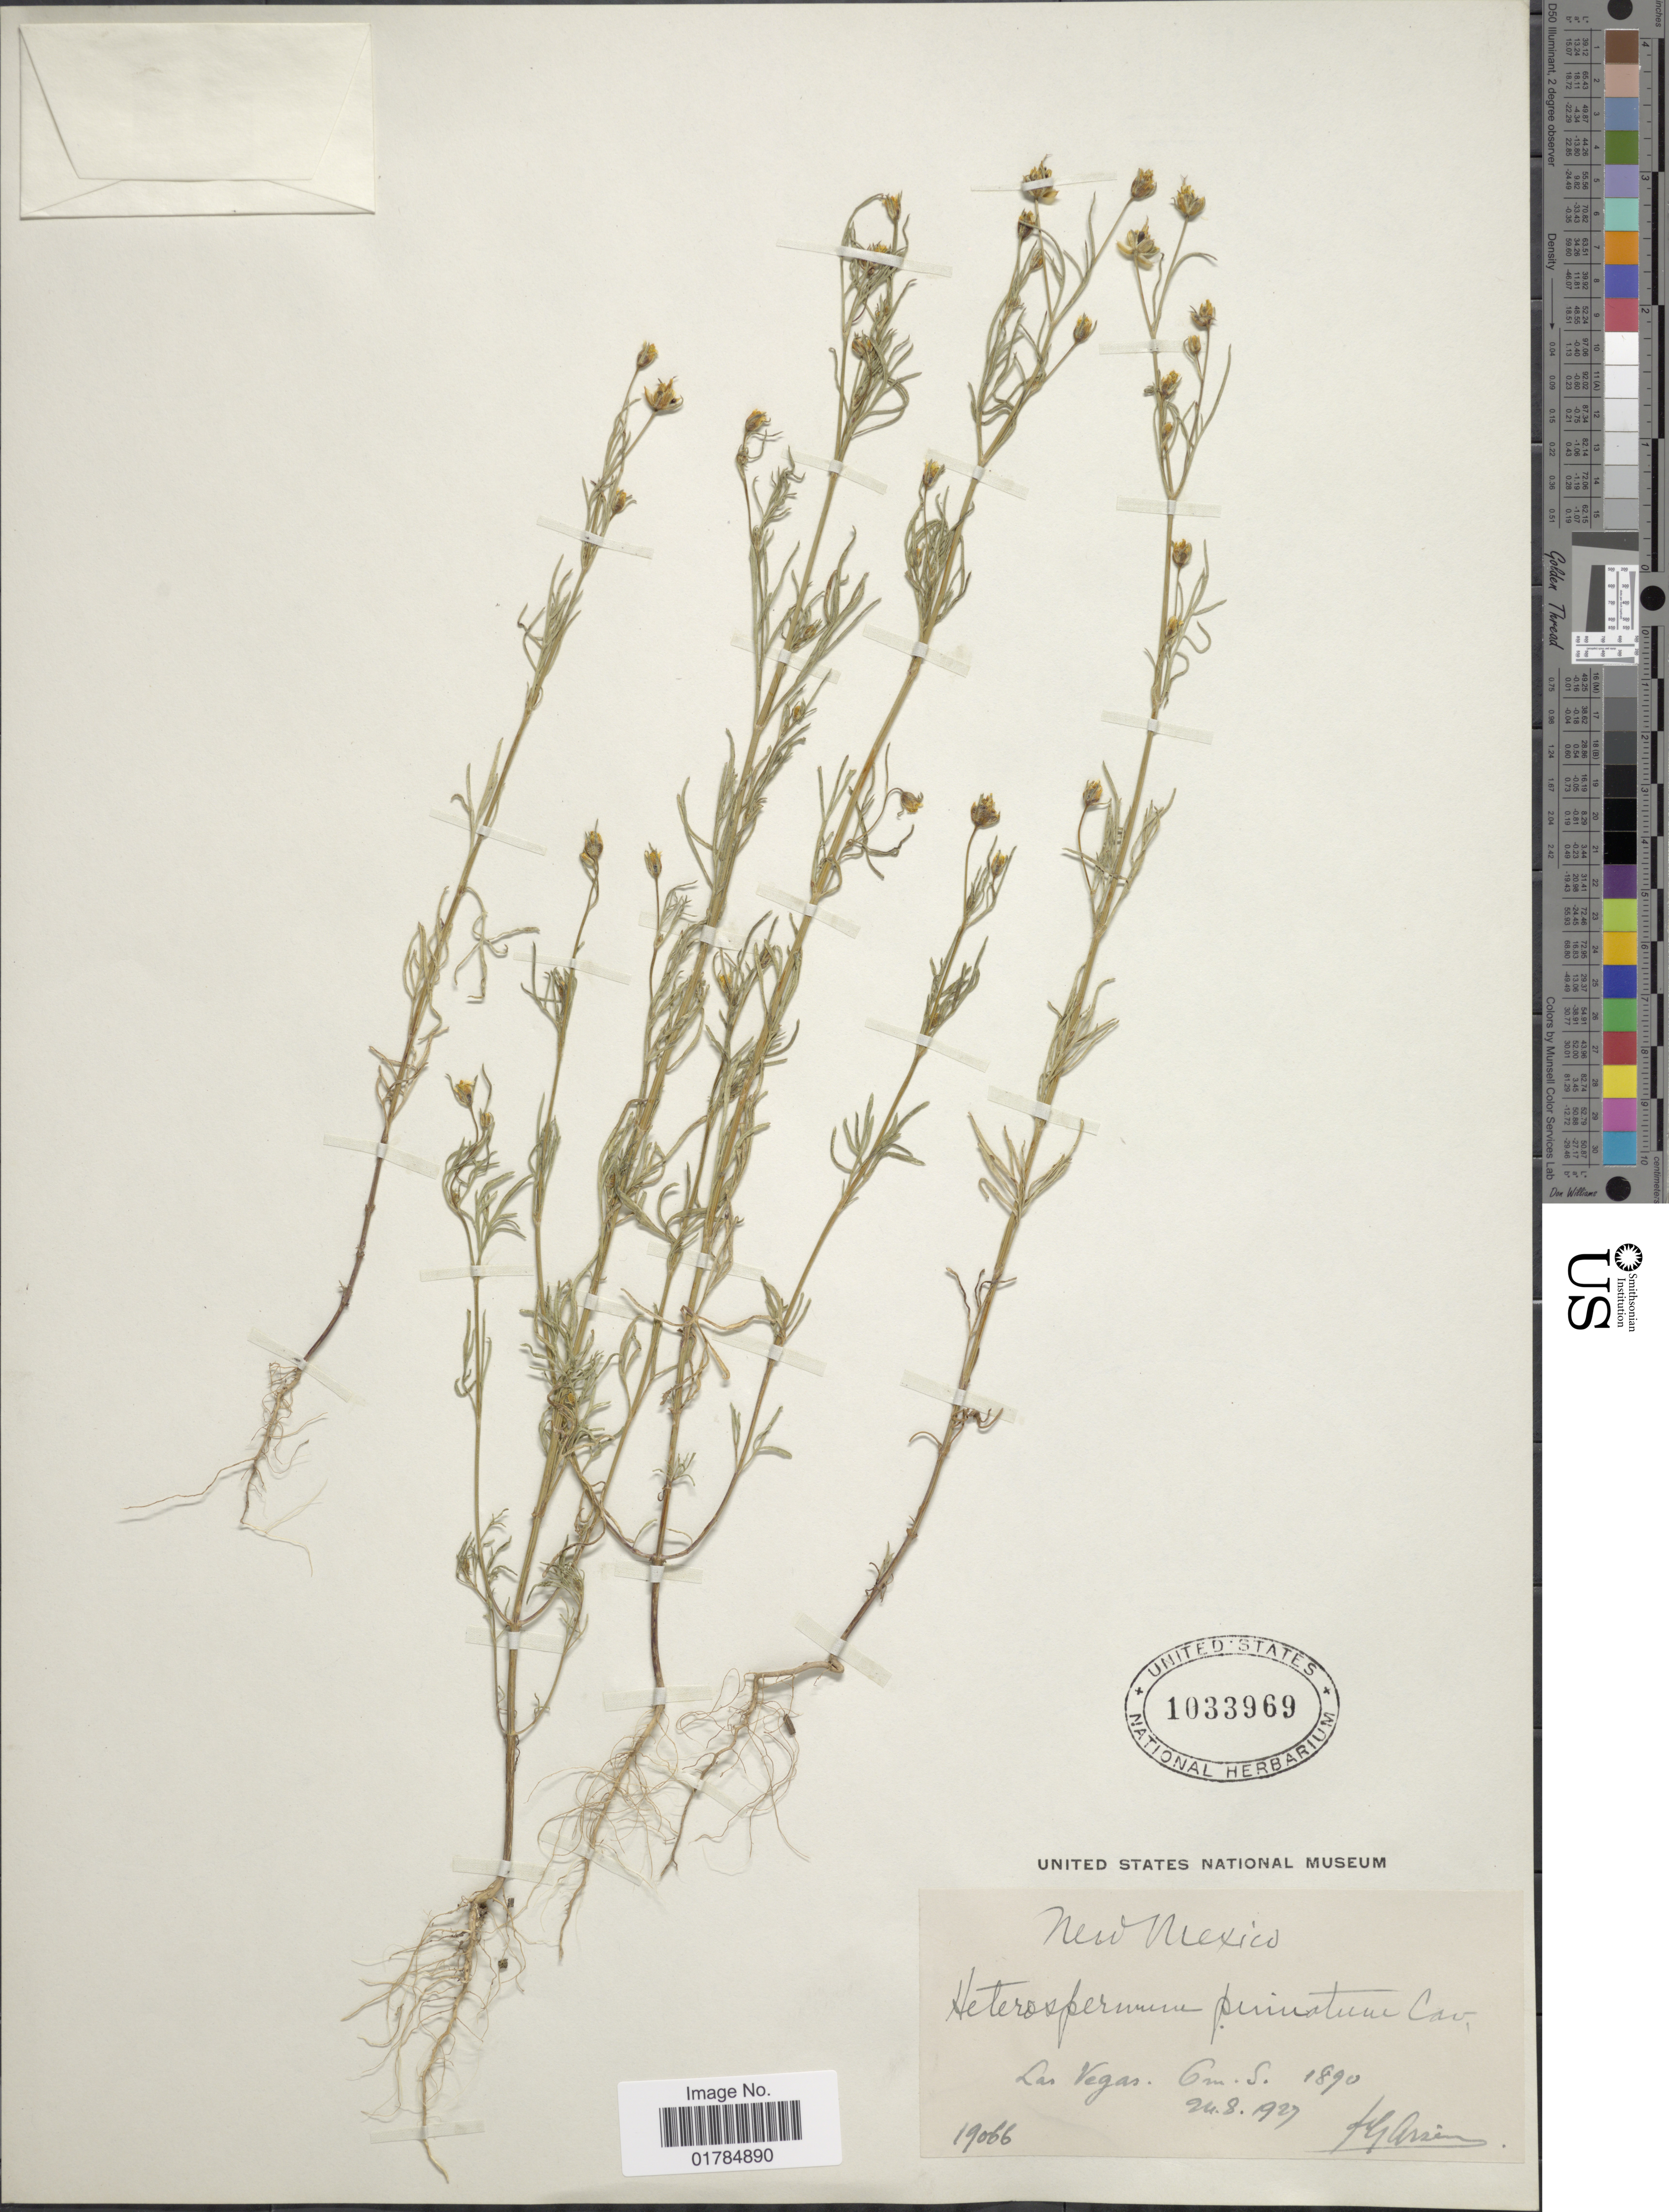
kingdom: Plantae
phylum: Tracheophyta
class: Magnoliopsida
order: Asterales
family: Asteraceae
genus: Heterosperma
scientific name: Heterosperma pinnatum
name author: Cav.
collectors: Bro. G. Arsène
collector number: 19066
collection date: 1927-08-24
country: United States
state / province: New Mexico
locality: Las Vegas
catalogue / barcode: US 1033969